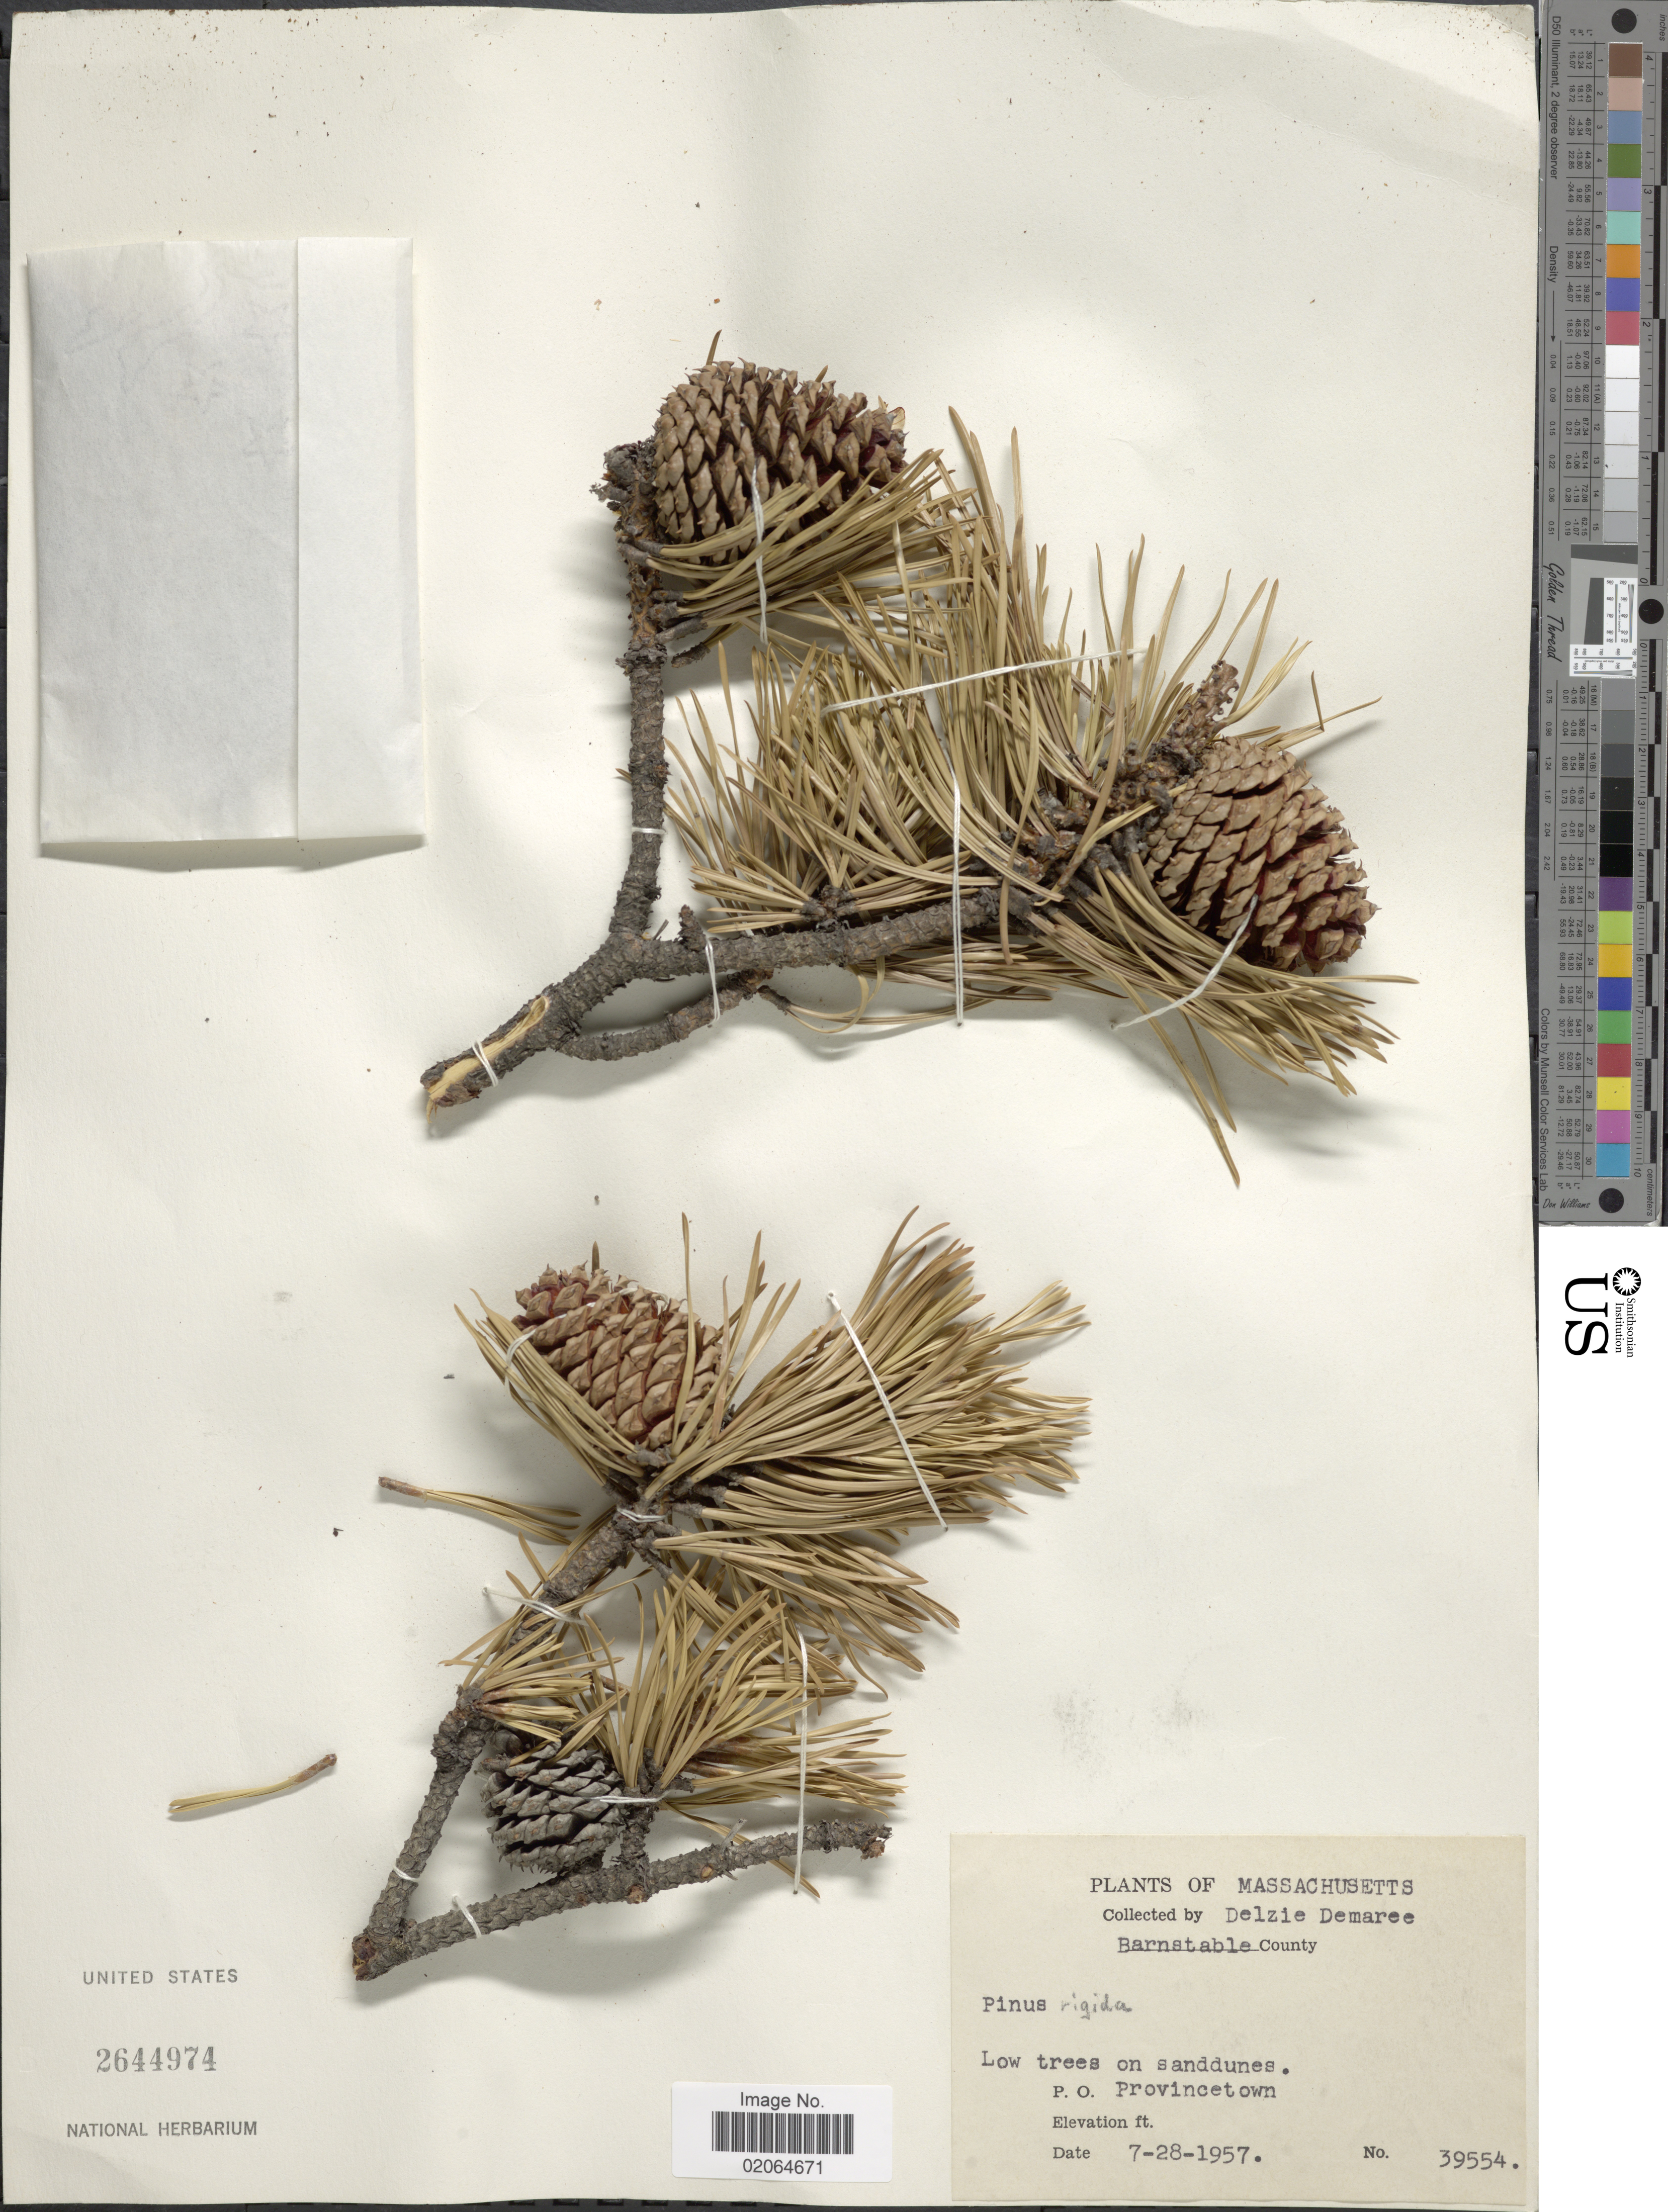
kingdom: Plantae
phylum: Tracheophyta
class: Pinopsida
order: Pinales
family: Pinaceae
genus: Pinus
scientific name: Pinus rigida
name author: Mill.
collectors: D. Demaree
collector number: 39554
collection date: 1957-07-28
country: United States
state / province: Massachusetts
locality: Barnstable County. P.O. Provincetown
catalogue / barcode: US 2644974